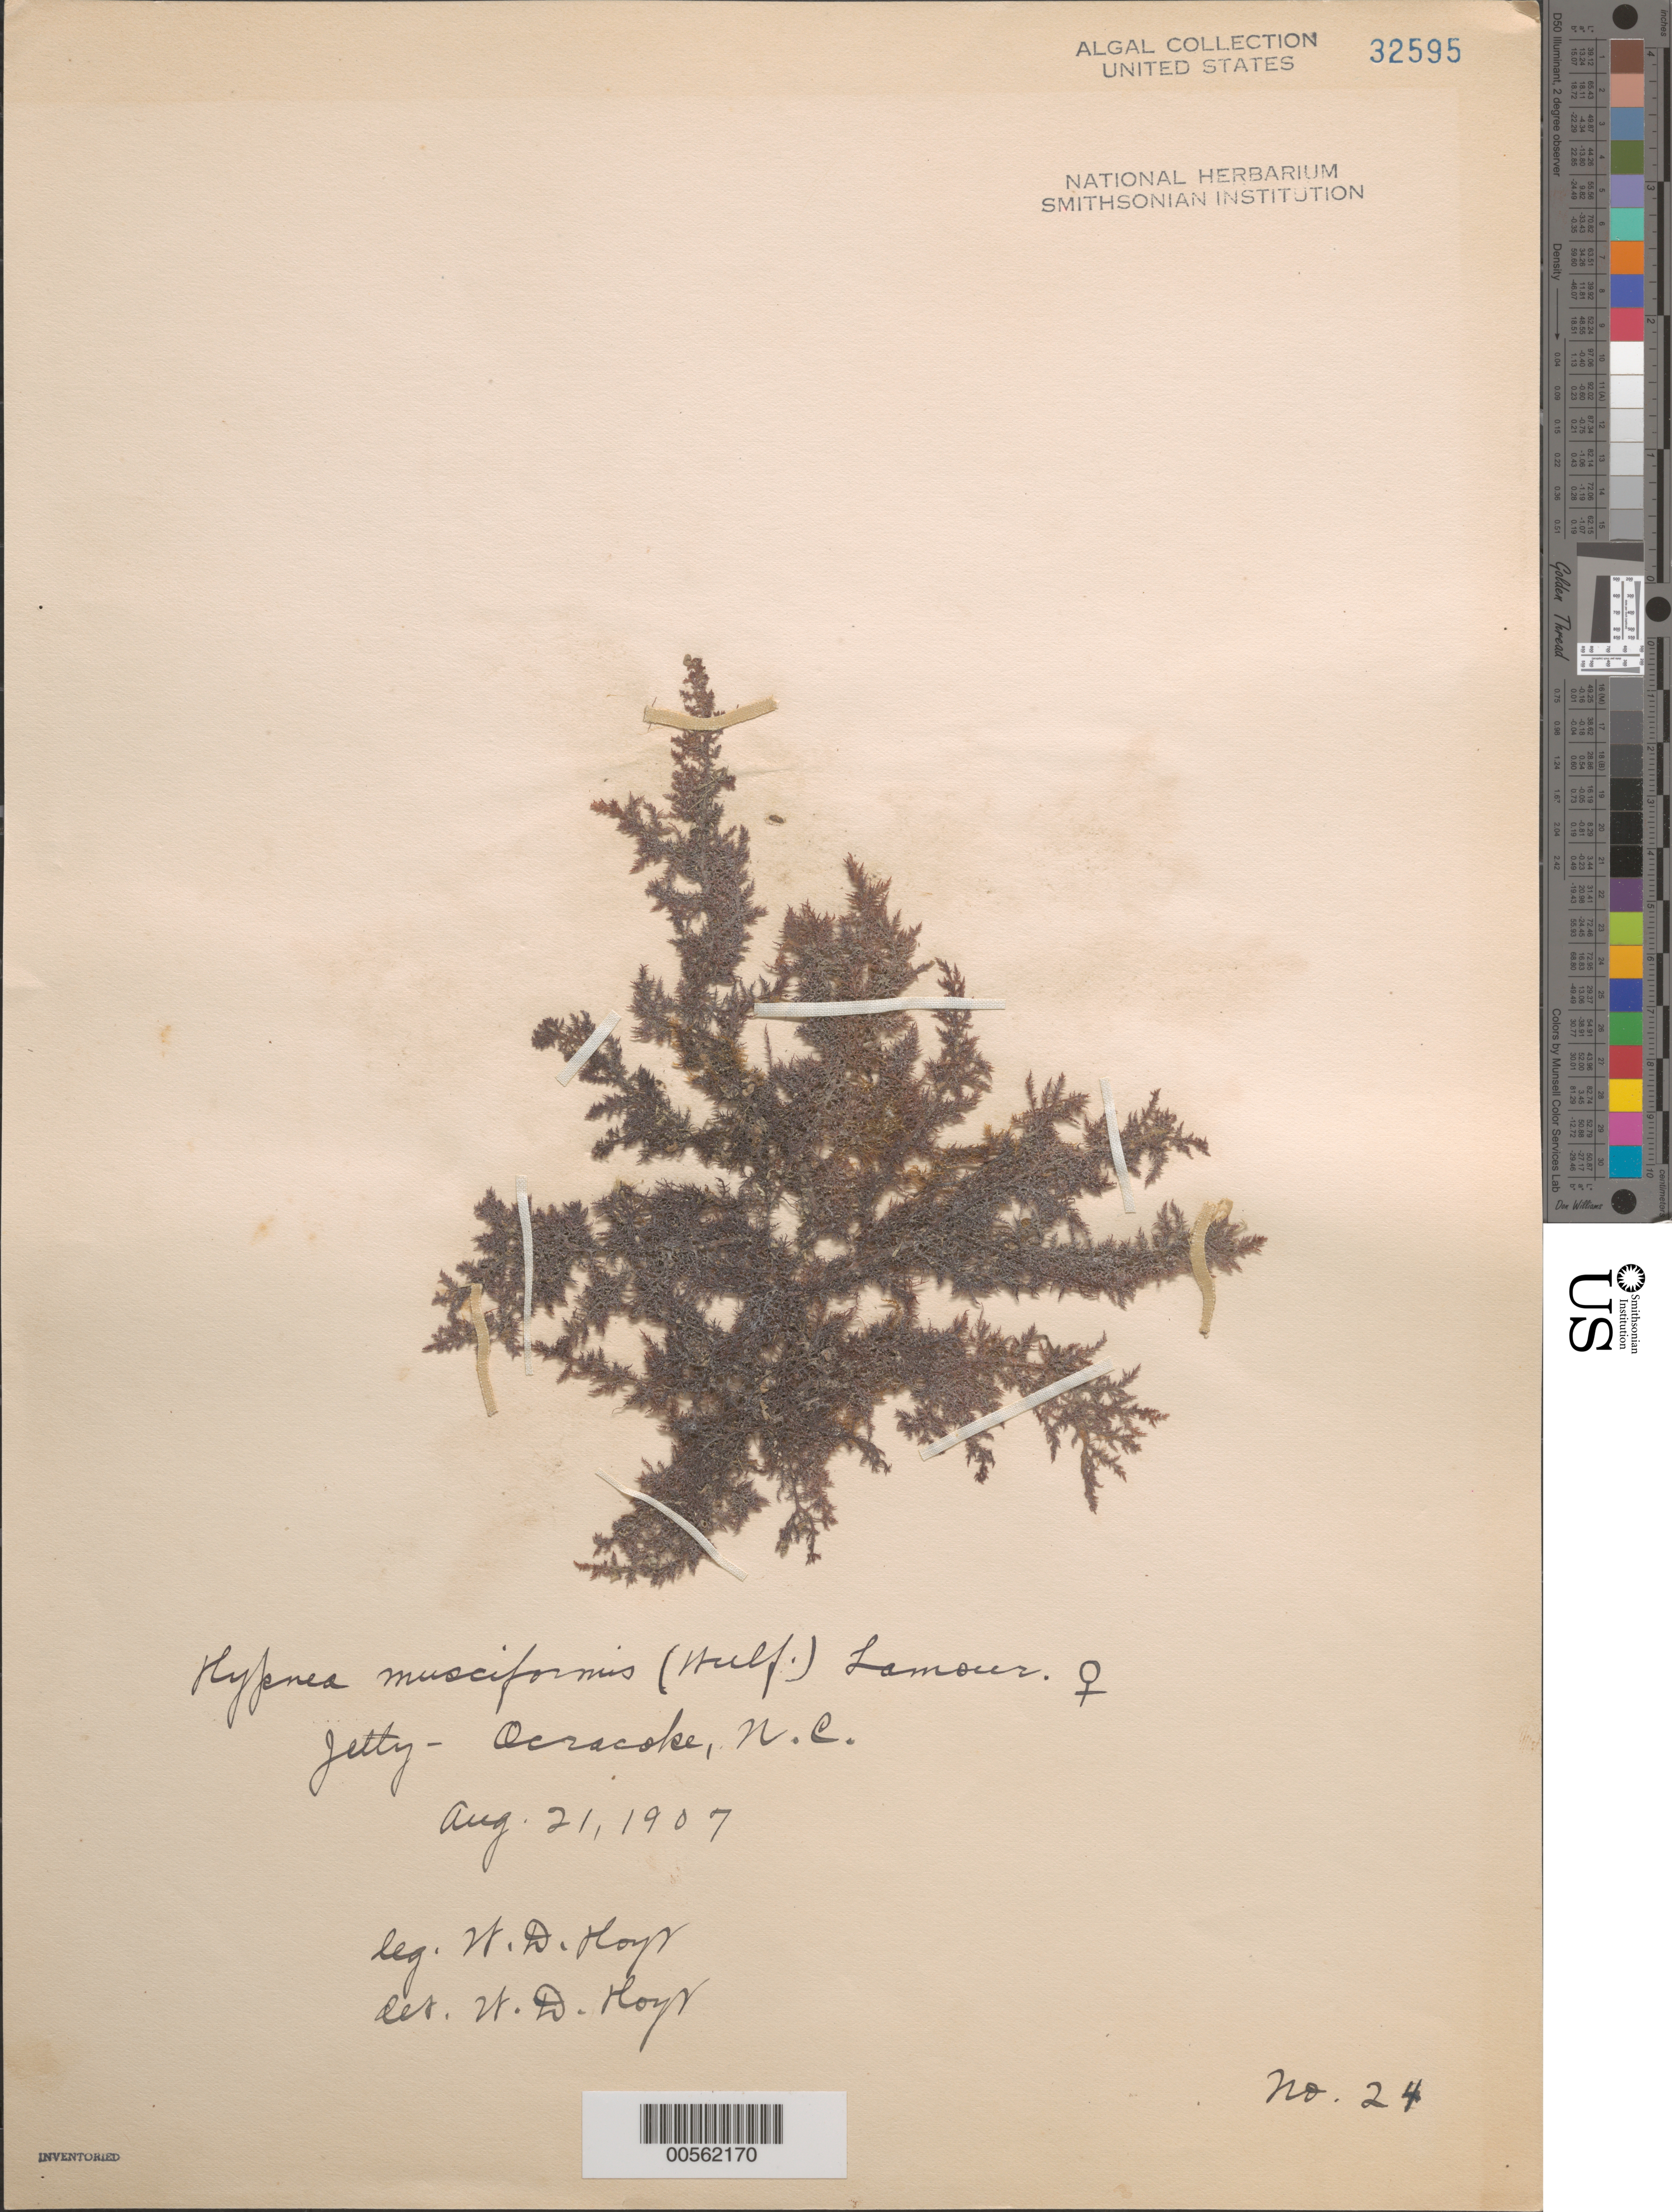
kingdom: Plantae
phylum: Rhodophyta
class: Florideophyceae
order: Gigartinales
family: Cystocloniaceae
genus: Hypnea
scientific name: Hypnea musciformis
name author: (Wulfen) J.V.Lamouroux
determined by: Hoyt, W. D.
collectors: W. D. Hoyt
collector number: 24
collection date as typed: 21 Aug 1907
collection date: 1907-08-21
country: United States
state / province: North Carolina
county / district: Hyde County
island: Ocracoke Island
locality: Ocracoke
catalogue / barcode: US 32595